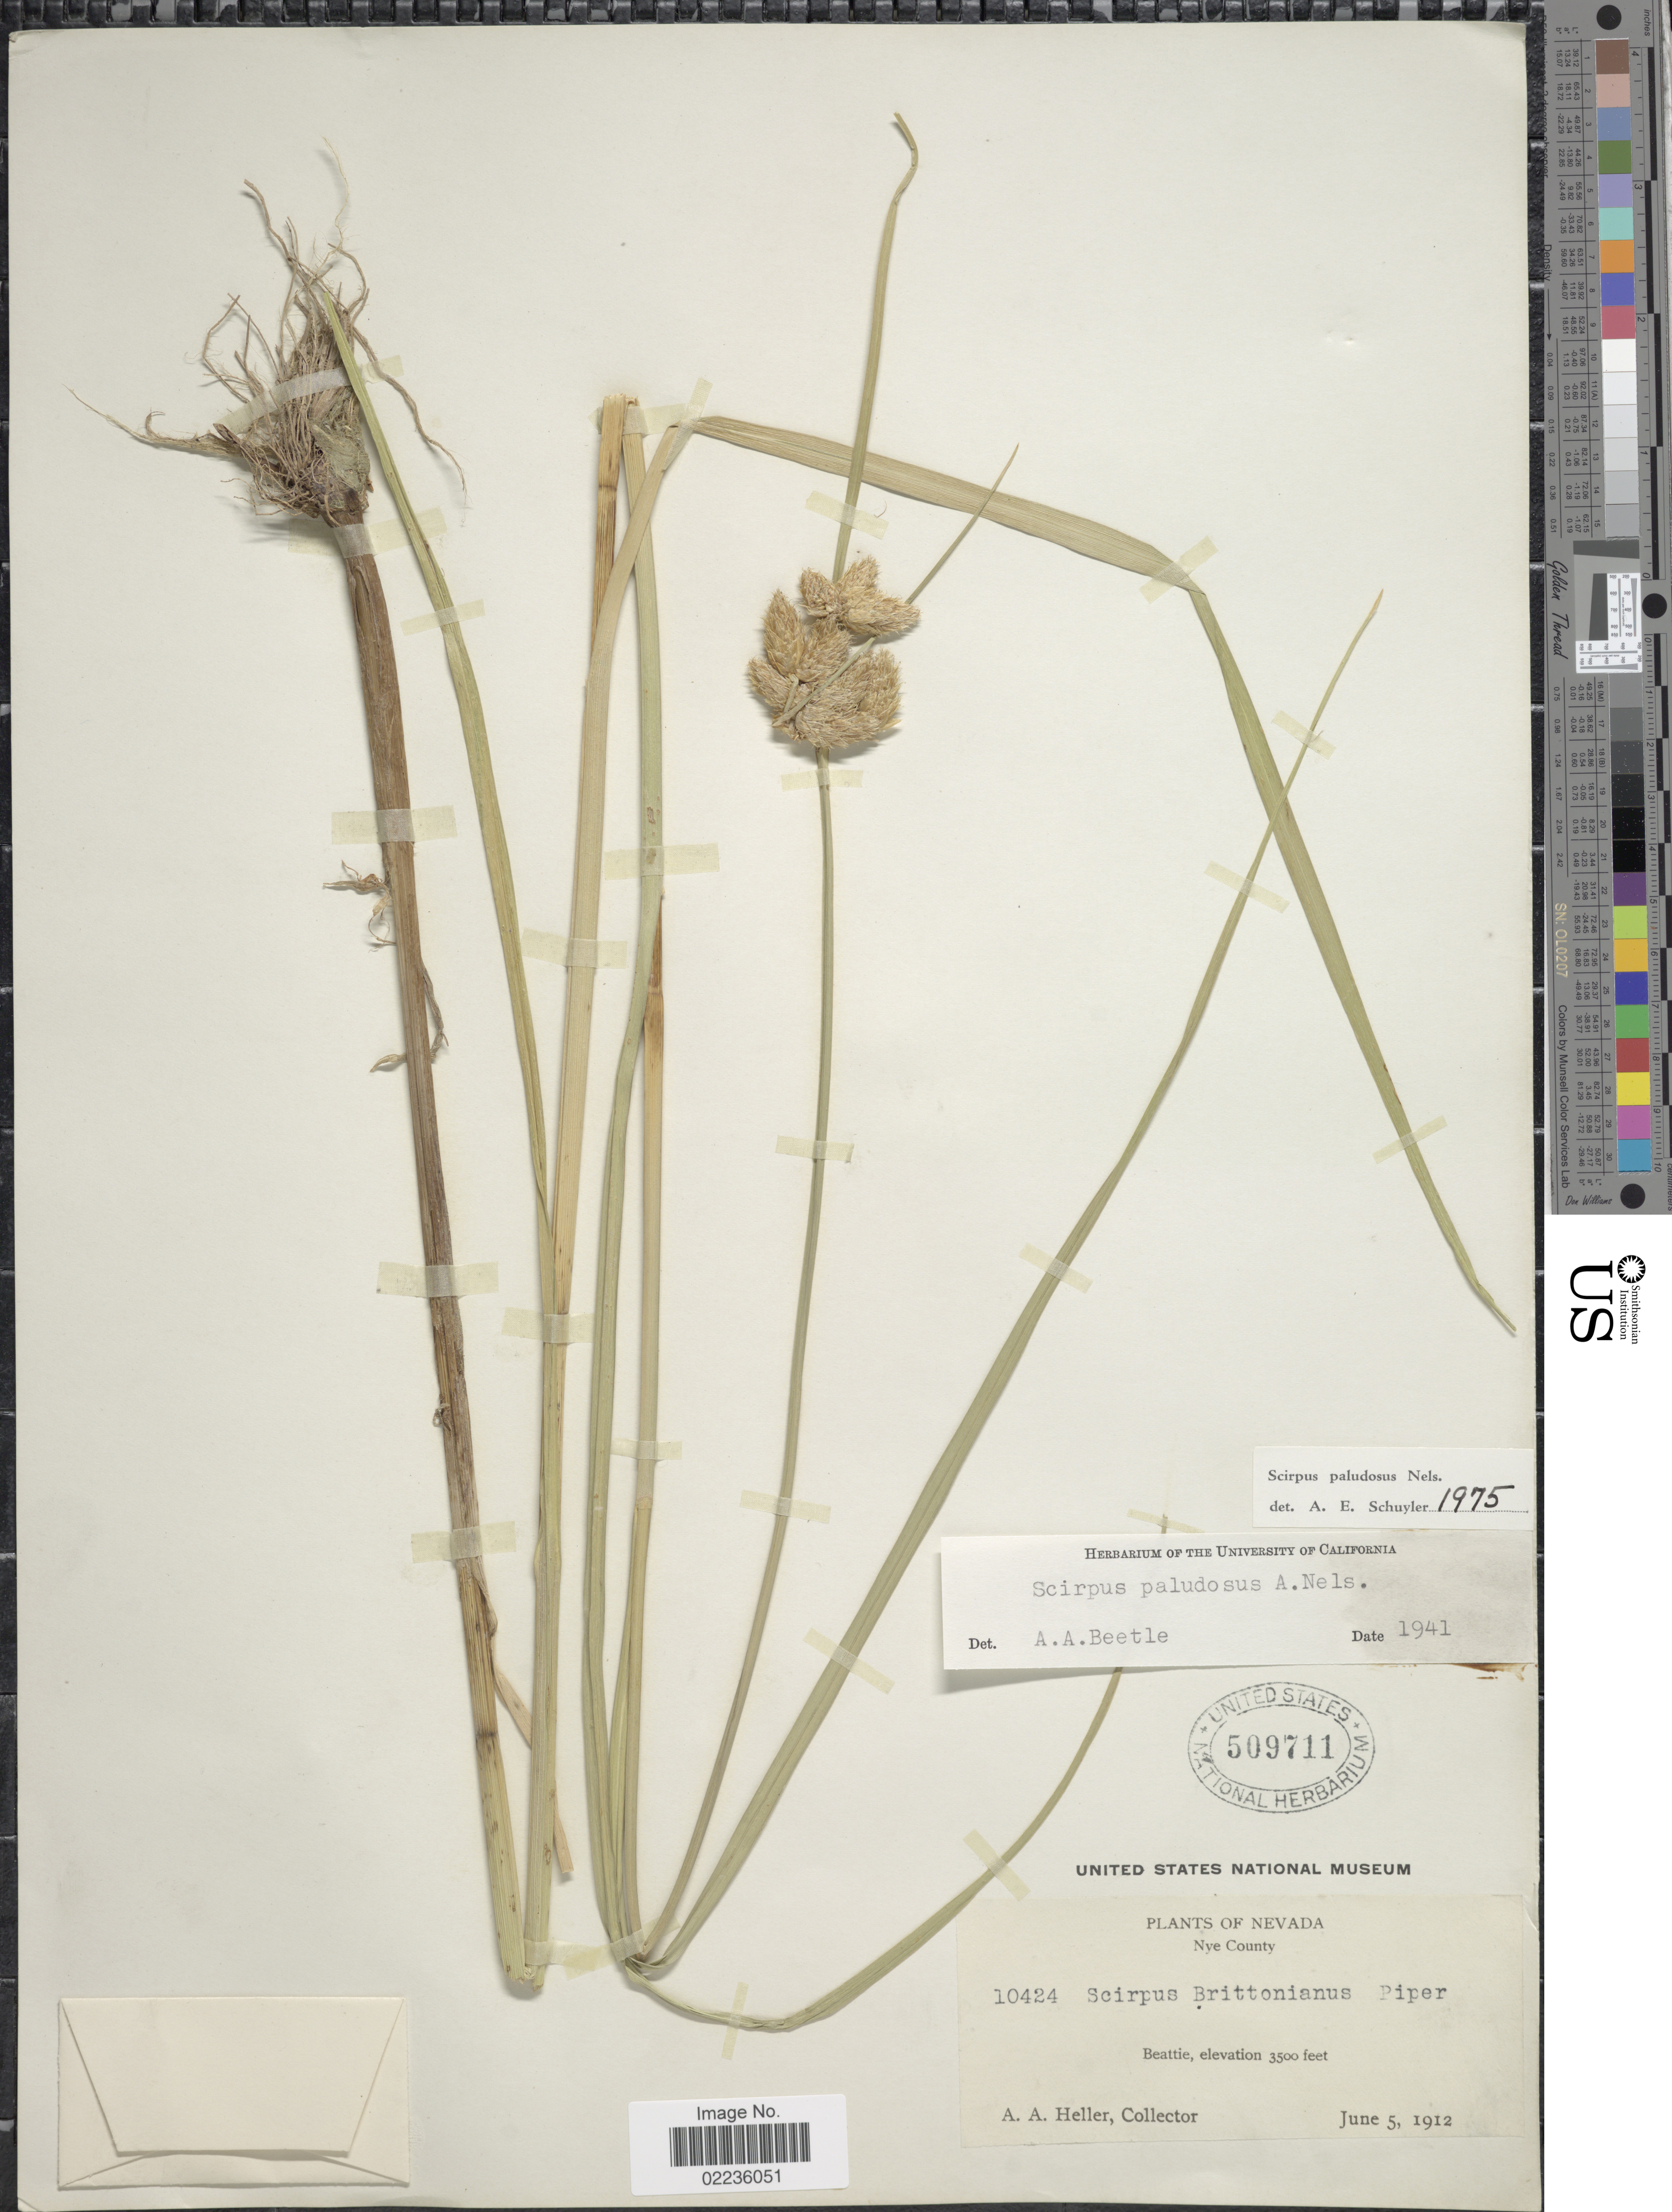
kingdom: Plantae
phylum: Tracheophyta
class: Liliopsida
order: Poales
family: Cyperaceae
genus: Bolboschoenus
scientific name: Bolboschoenus maritimus subsp. paludosus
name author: (A. Nelson) T. Koyama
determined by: Strong, M. T., (US), Smithsonian Institution - National Museum of Natural History (UNITED STATES)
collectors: A. A. Heller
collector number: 10424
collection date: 1912-06-05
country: United States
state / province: Nevada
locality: Nye County. Beattie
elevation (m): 1067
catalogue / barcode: US 509711